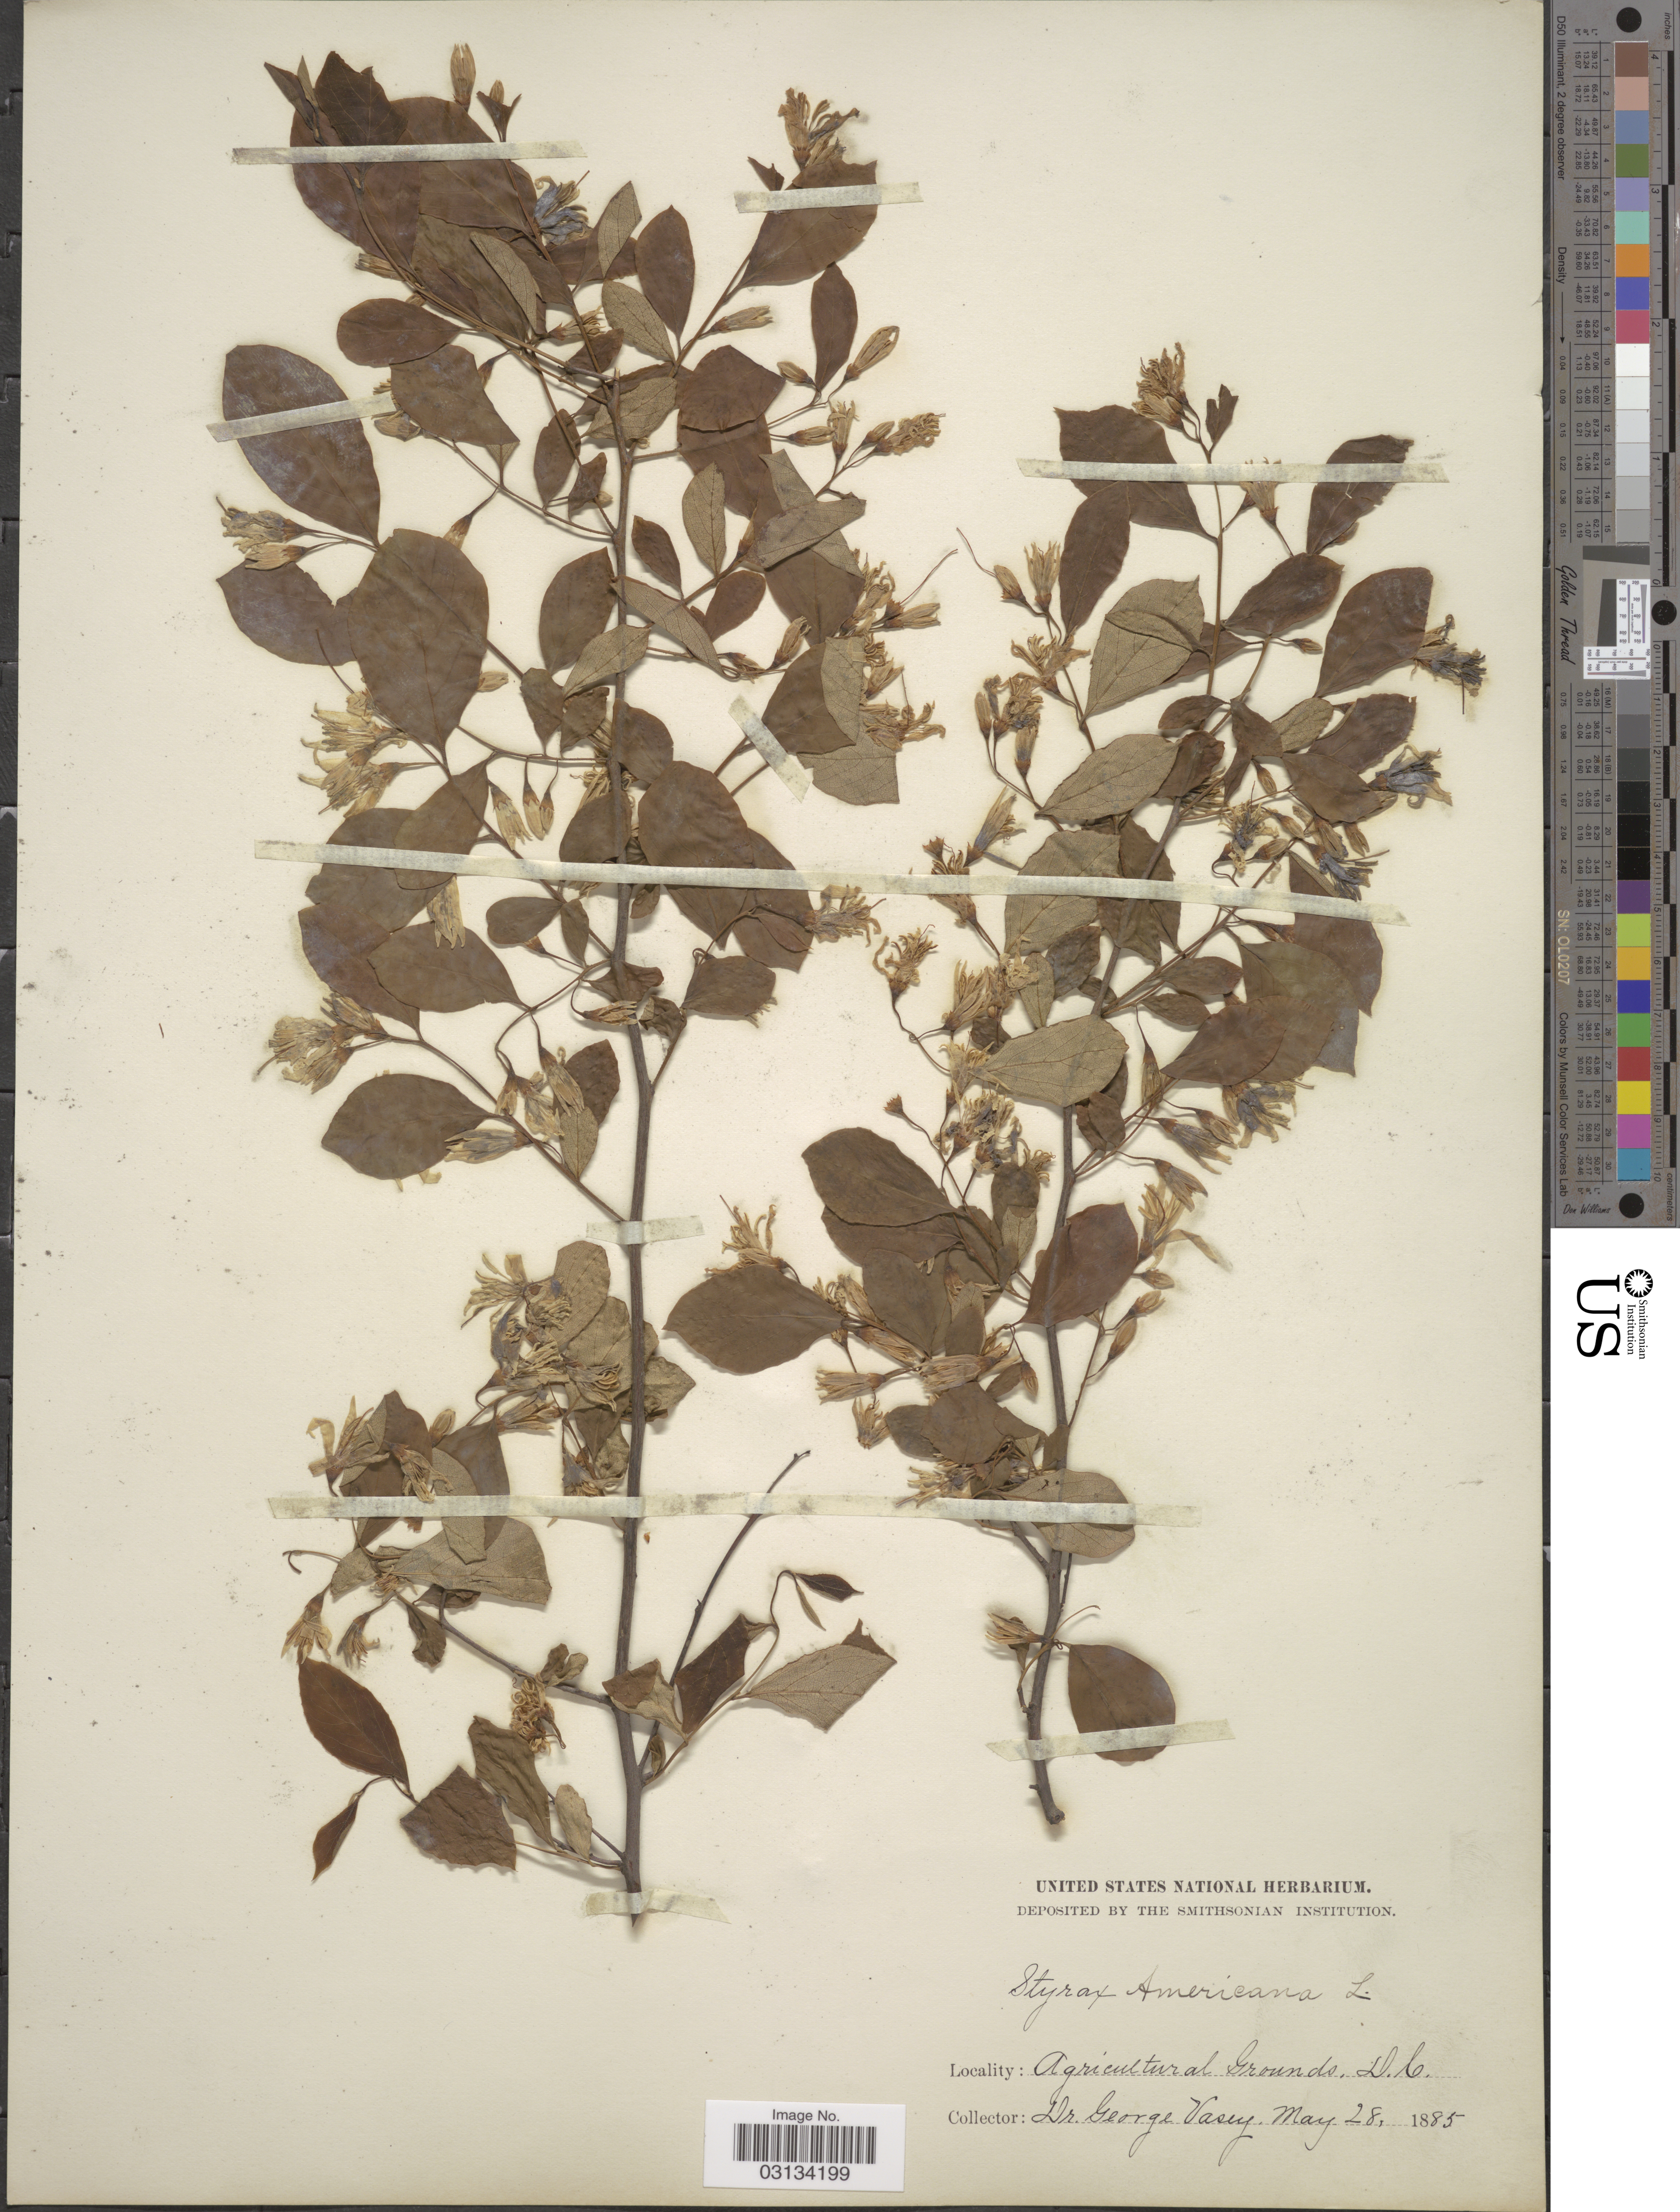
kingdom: Plantae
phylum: Tracheophyta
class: Magnoliopsida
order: Ericales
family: Styracaceae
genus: Styrax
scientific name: Styrax americanus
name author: Lam.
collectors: G. Vasey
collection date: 1885-05-28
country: United States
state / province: District of Columbia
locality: Agricultural Grounds, D. C.